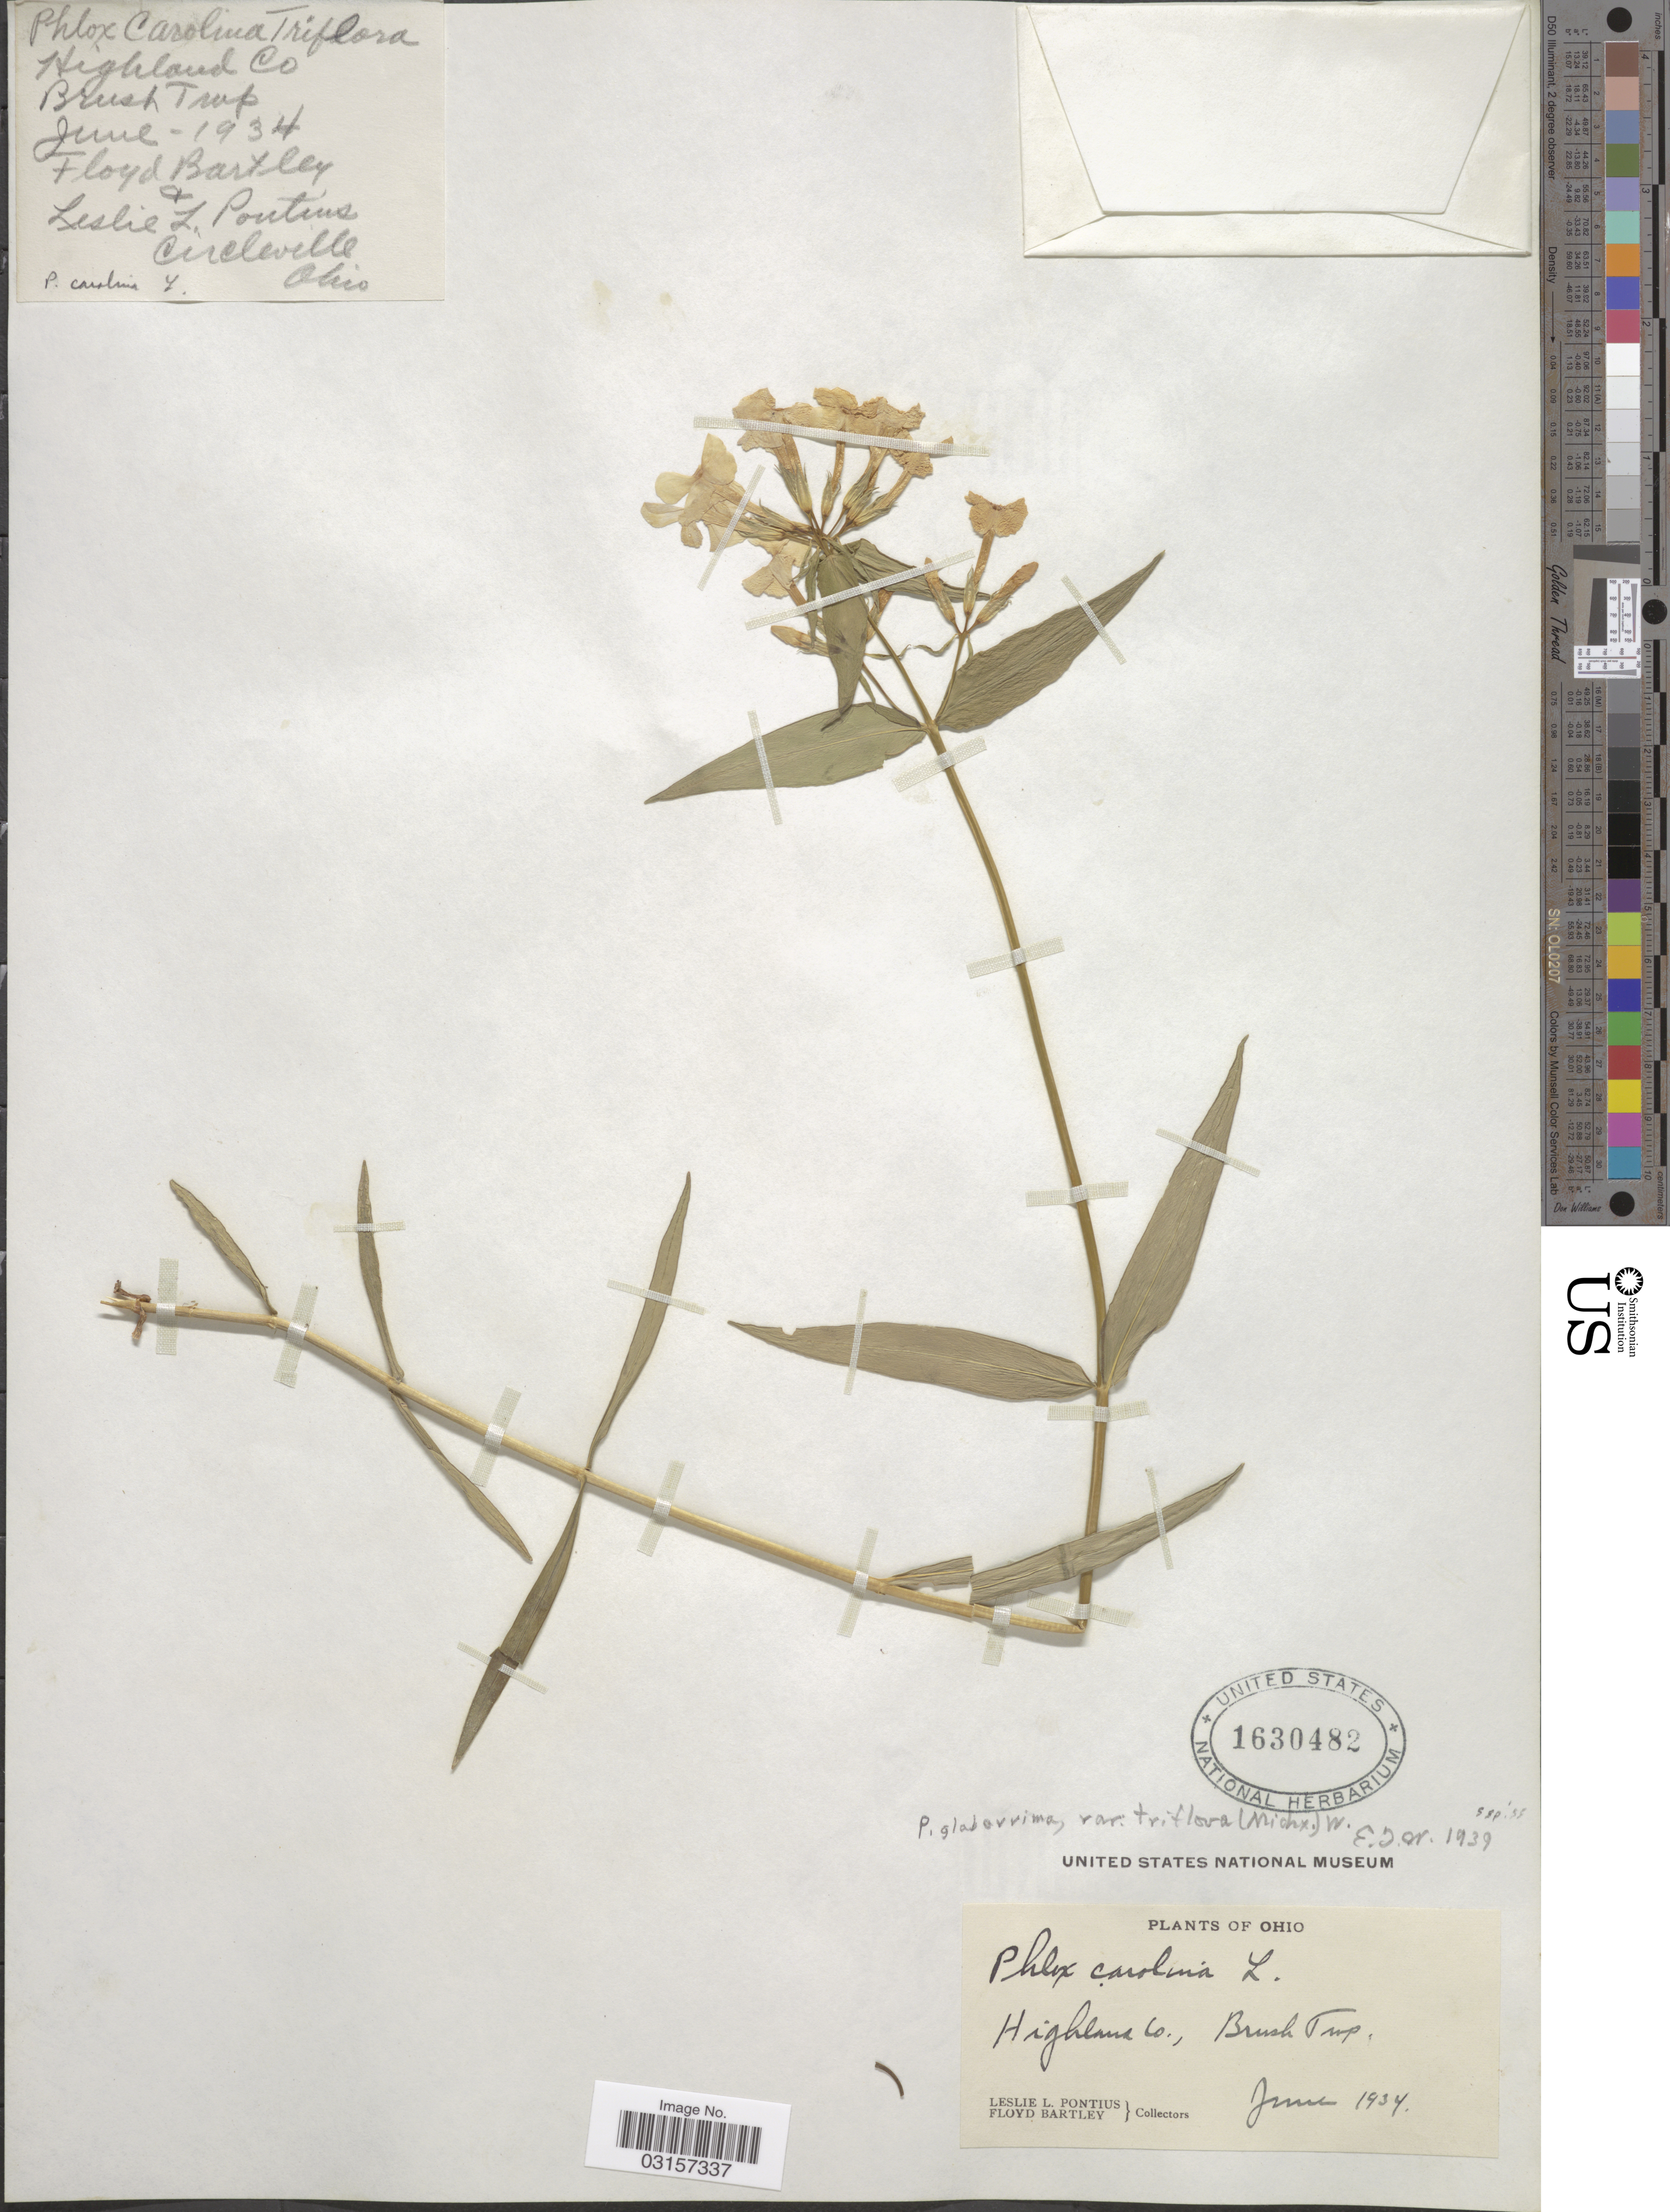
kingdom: Plantae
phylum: Tracheophyta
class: Magnoliopsida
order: Ericales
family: Polemoniaceae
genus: Phlox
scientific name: Phlox glaberrima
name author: L.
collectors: L. Pontius & F. Bartley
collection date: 1934-06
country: United States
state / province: Ohio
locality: Highland Co., Brush Twp. Circleville.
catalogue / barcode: US 1630482